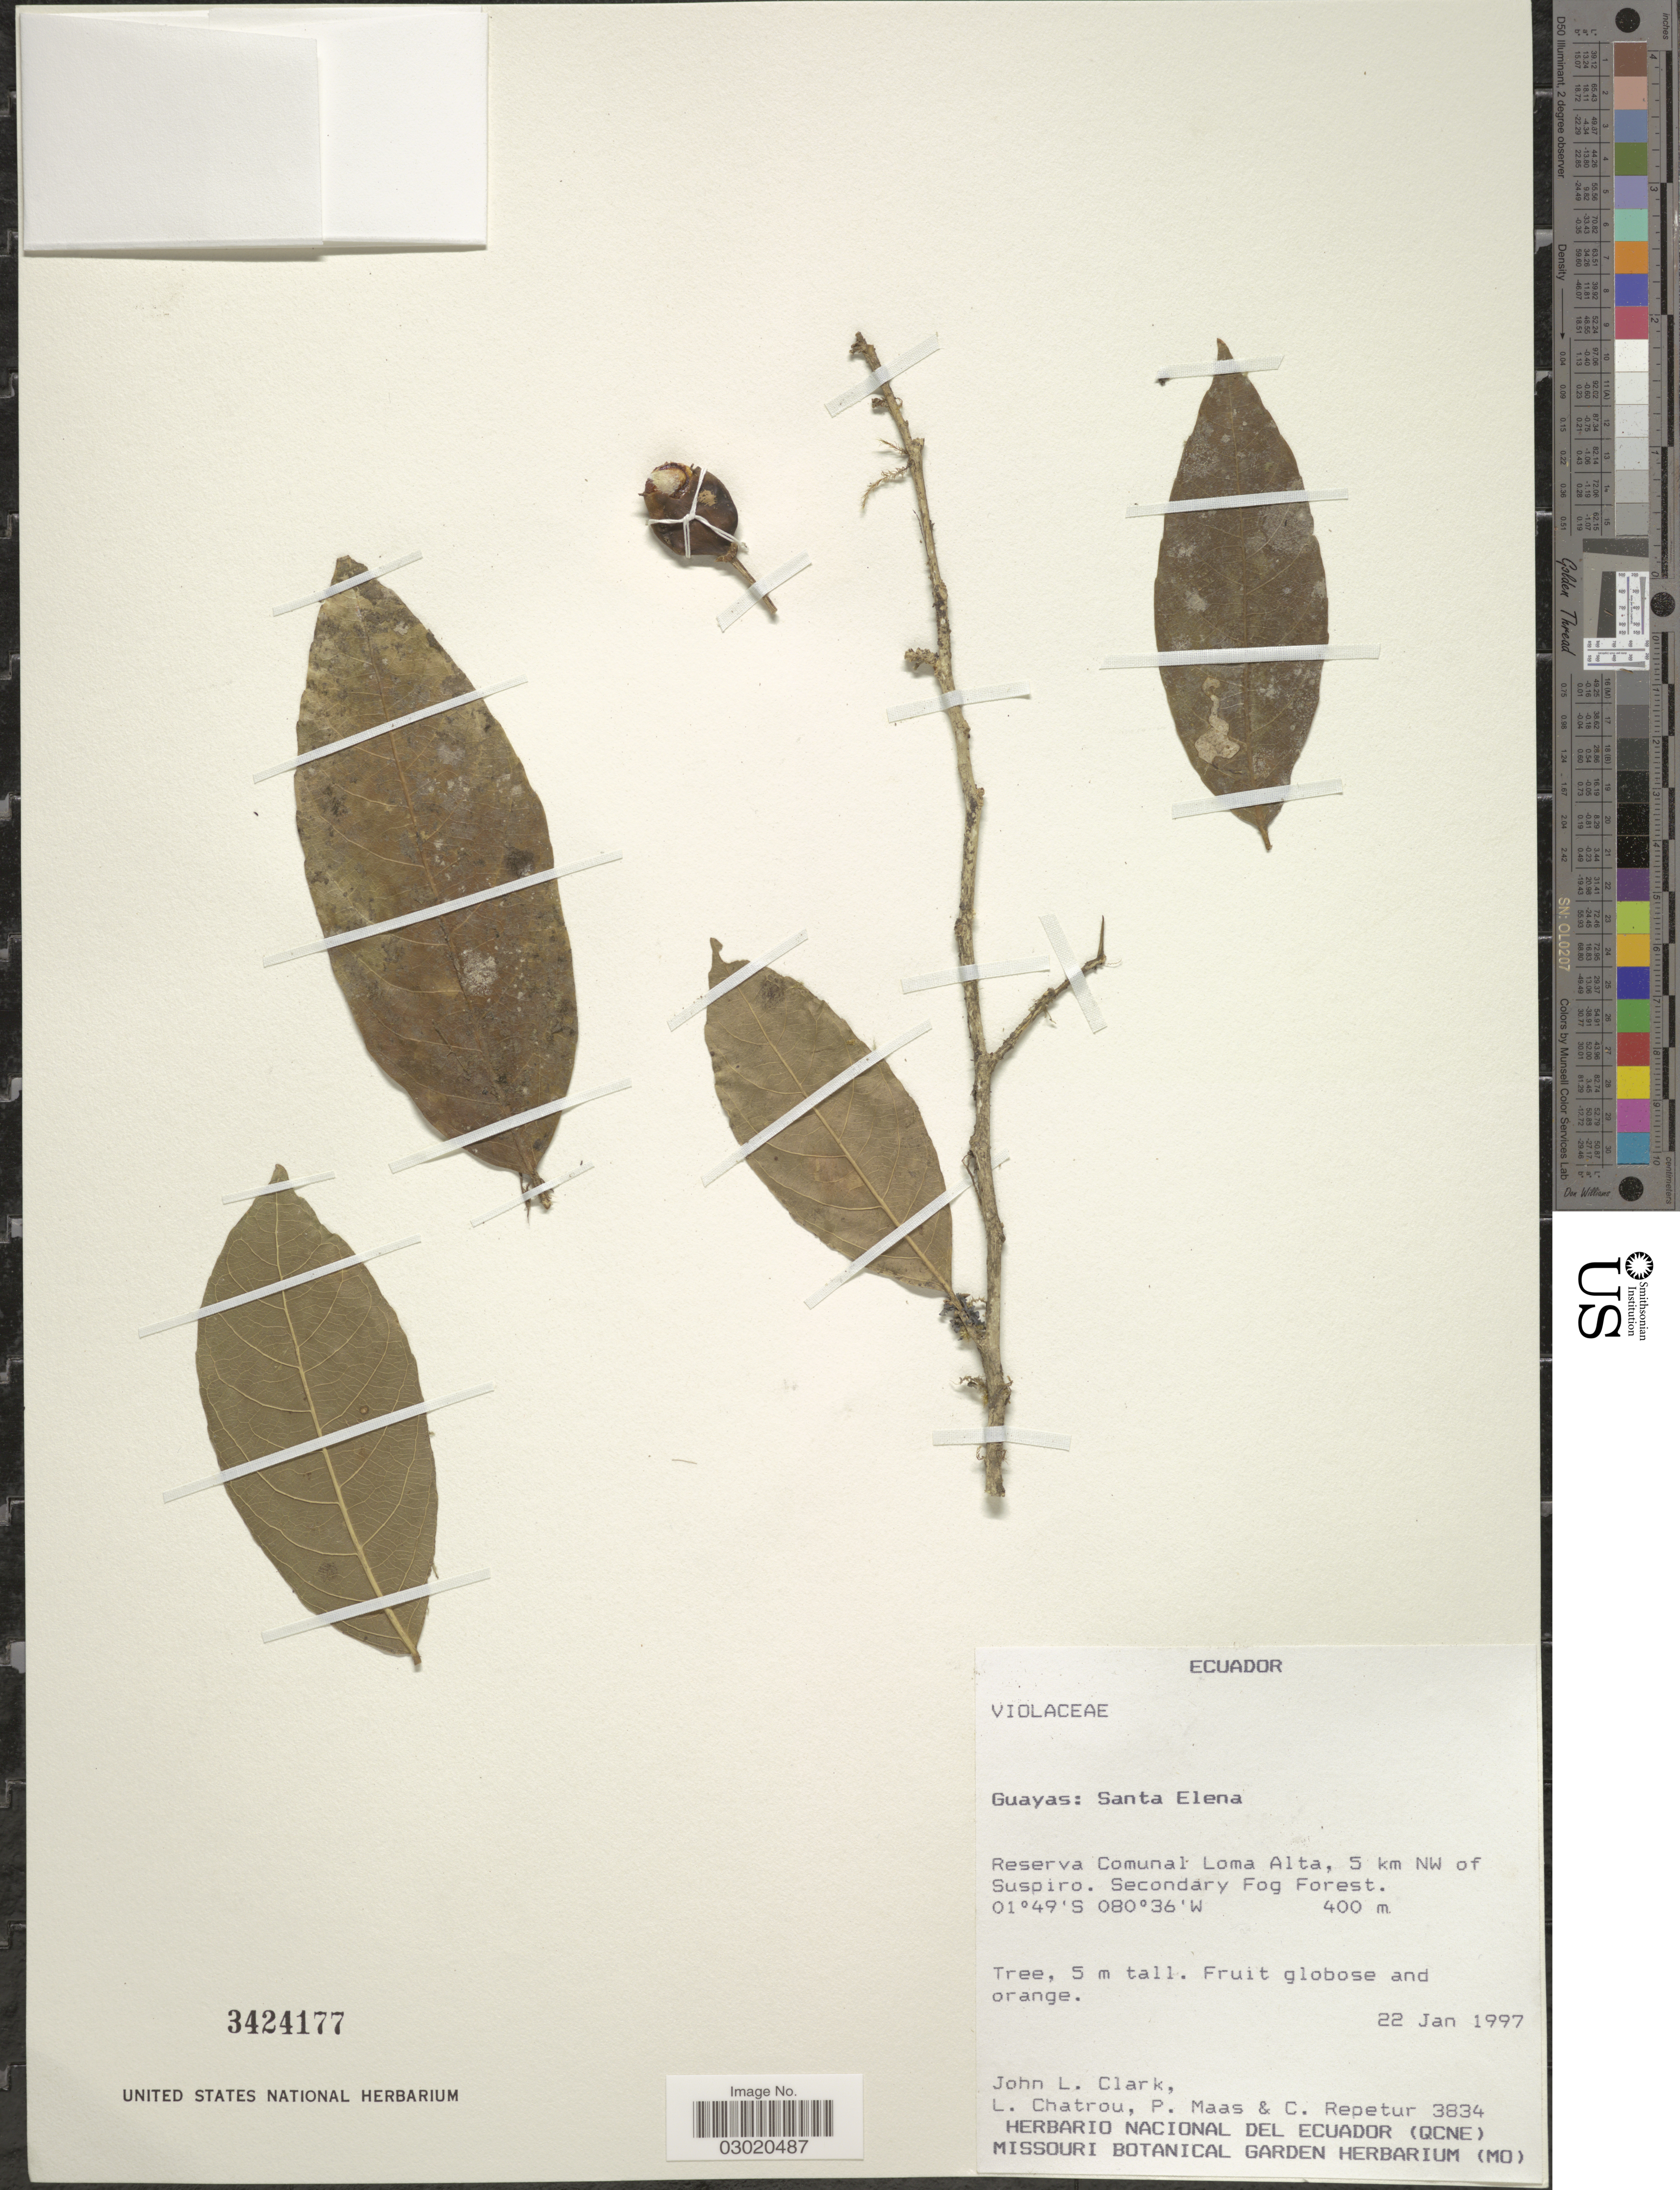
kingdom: Plantae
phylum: Tracheophyta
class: Magnoliopsida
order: Malpighiales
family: Violaceae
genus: Gloeospermum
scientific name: Gloeospermum sp.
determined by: Hoyos-Gomez, S. E.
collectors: J. L. Clark, L. W. Chatrou, P. Maas & C. Repetur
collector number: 3834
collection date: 1997-01-22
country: Ecuador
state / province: Guayas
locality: Santa Elena. Reserva Comunal Loma Alta, 5 km NW of Suspiro.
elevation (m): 400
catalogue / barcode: US 3424177